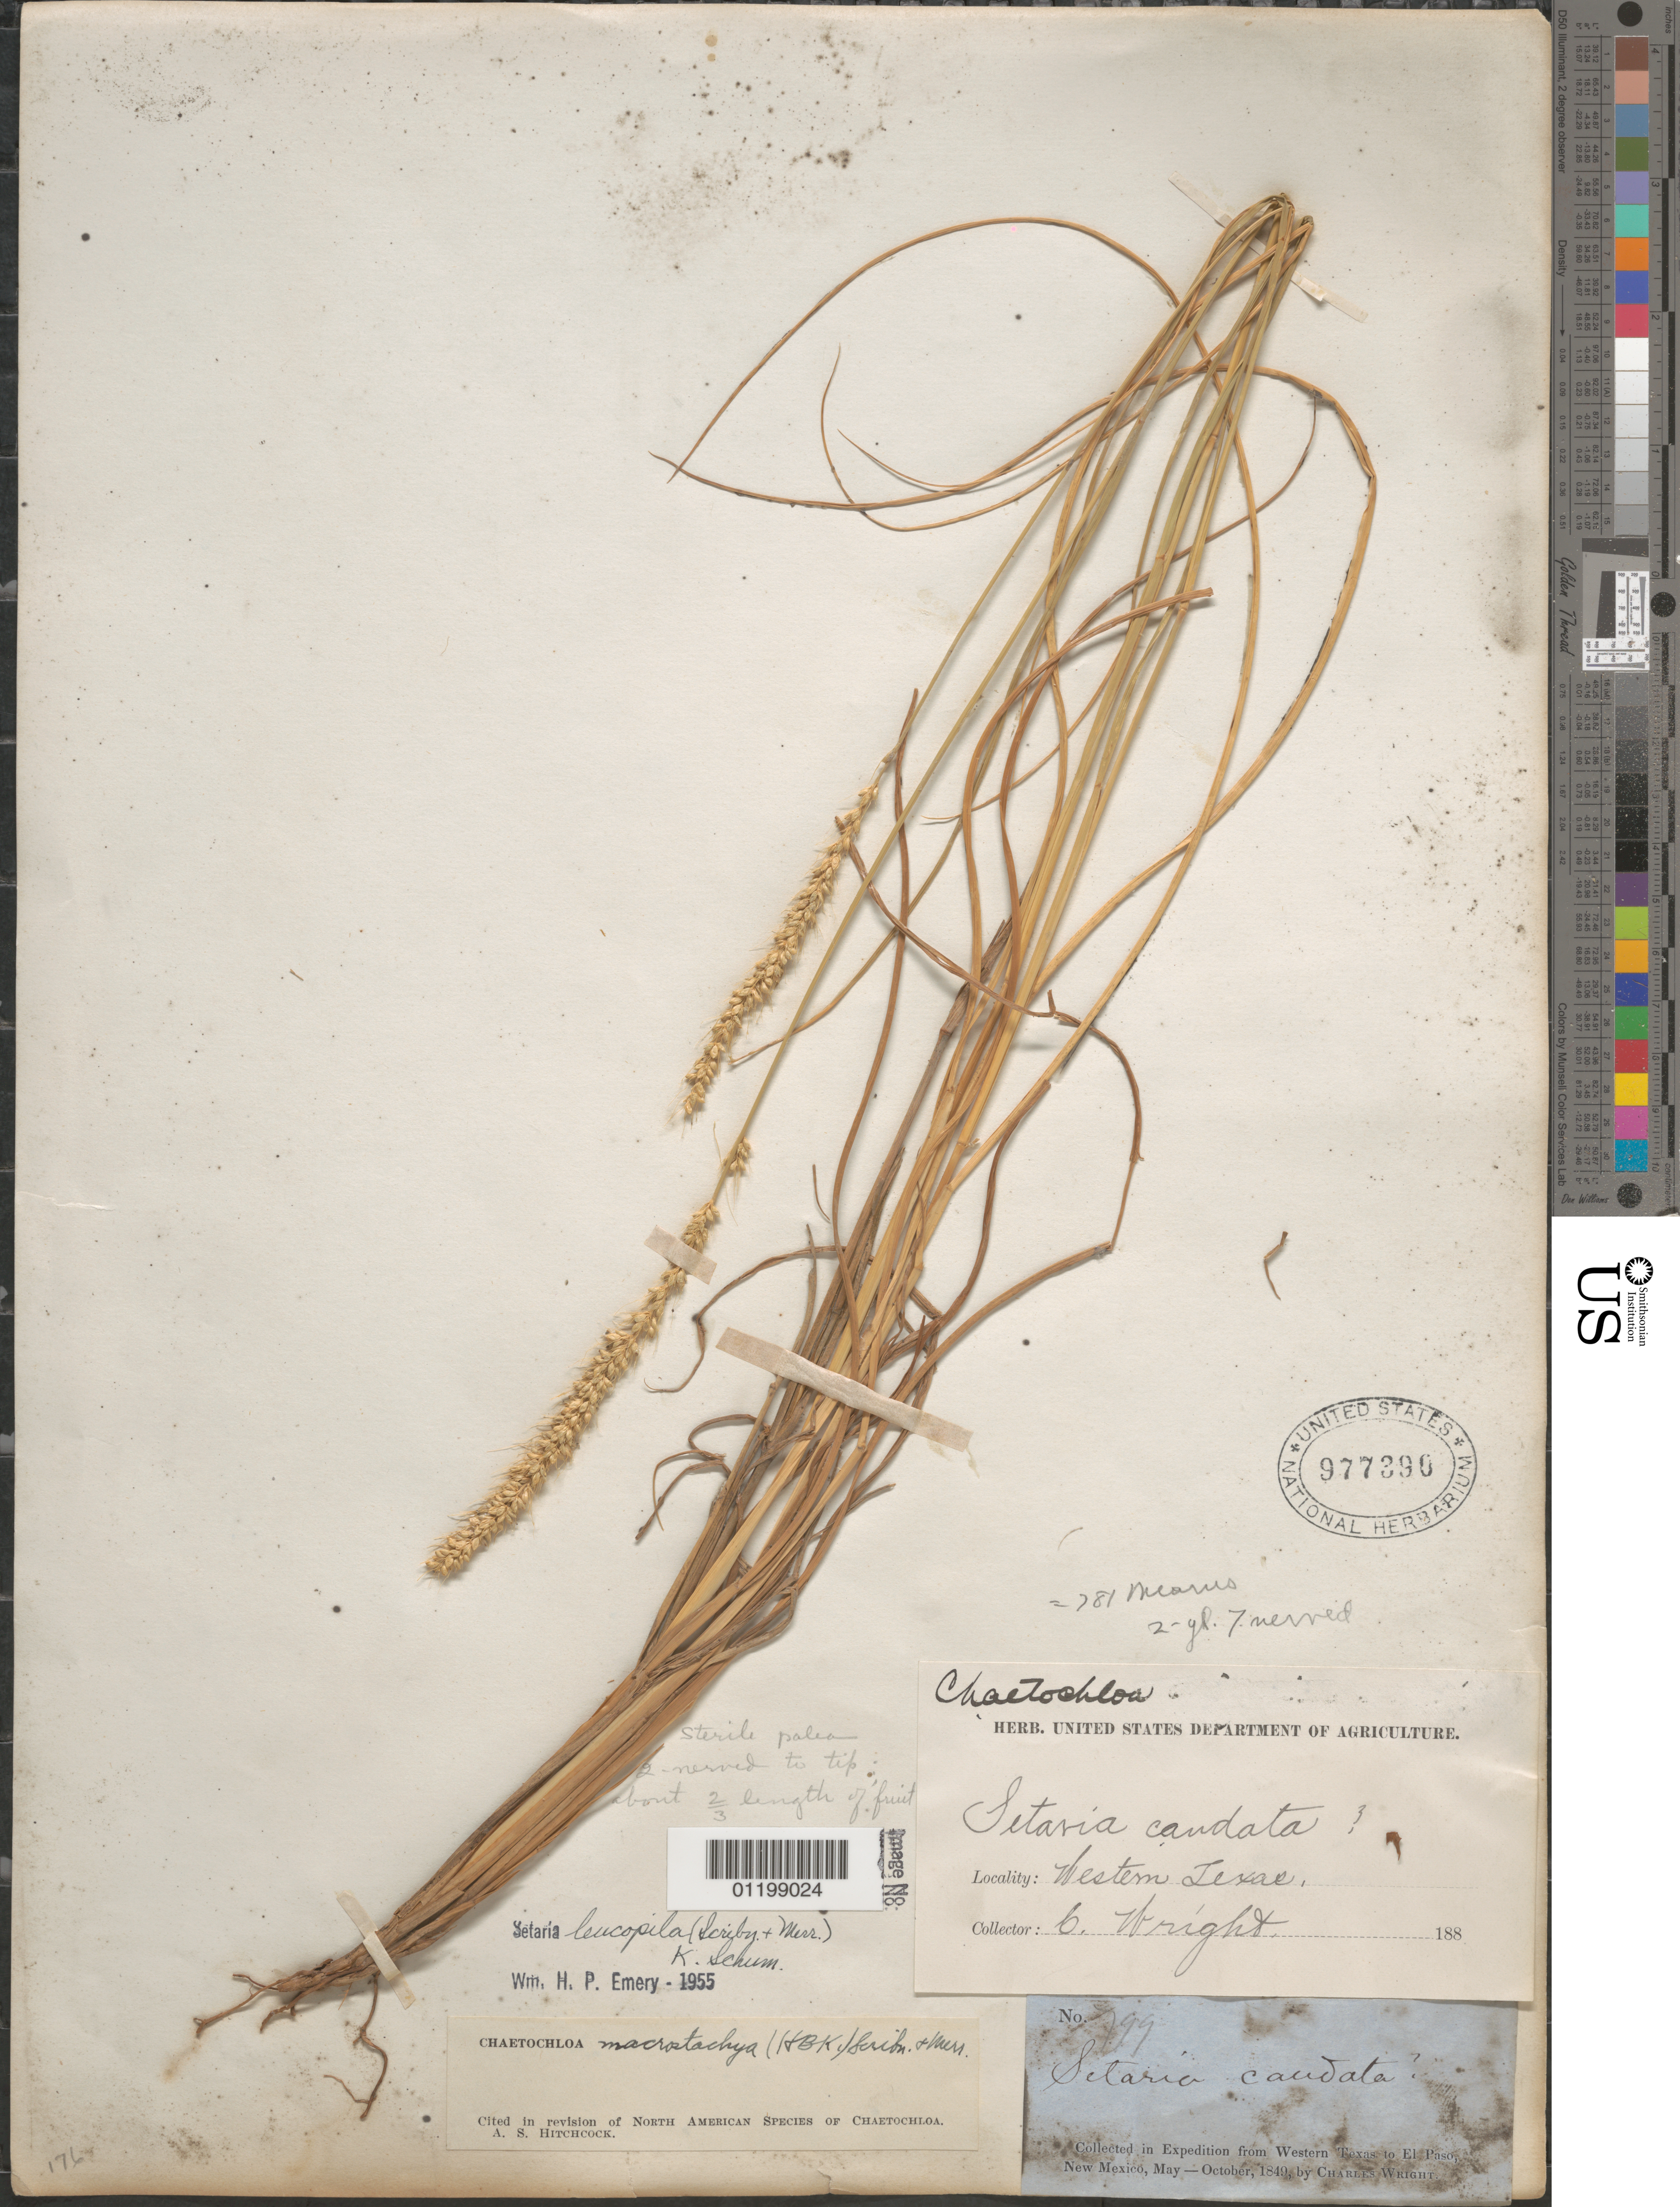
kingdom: Plantae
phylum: Tracheophyta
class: Liliopsida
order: Poales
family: Poaceae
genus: Setaria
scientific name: Setaria leucopila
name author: (Scribn. & Merr.) K. Schum.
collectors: C. Wright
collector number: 799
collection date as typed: May 1849 to -- Oct 1849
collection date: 1849-05/1849-10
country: United States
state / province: New Mexico / Texas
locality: W Texas to El Paso, New Mexico.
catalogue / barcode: US 977396